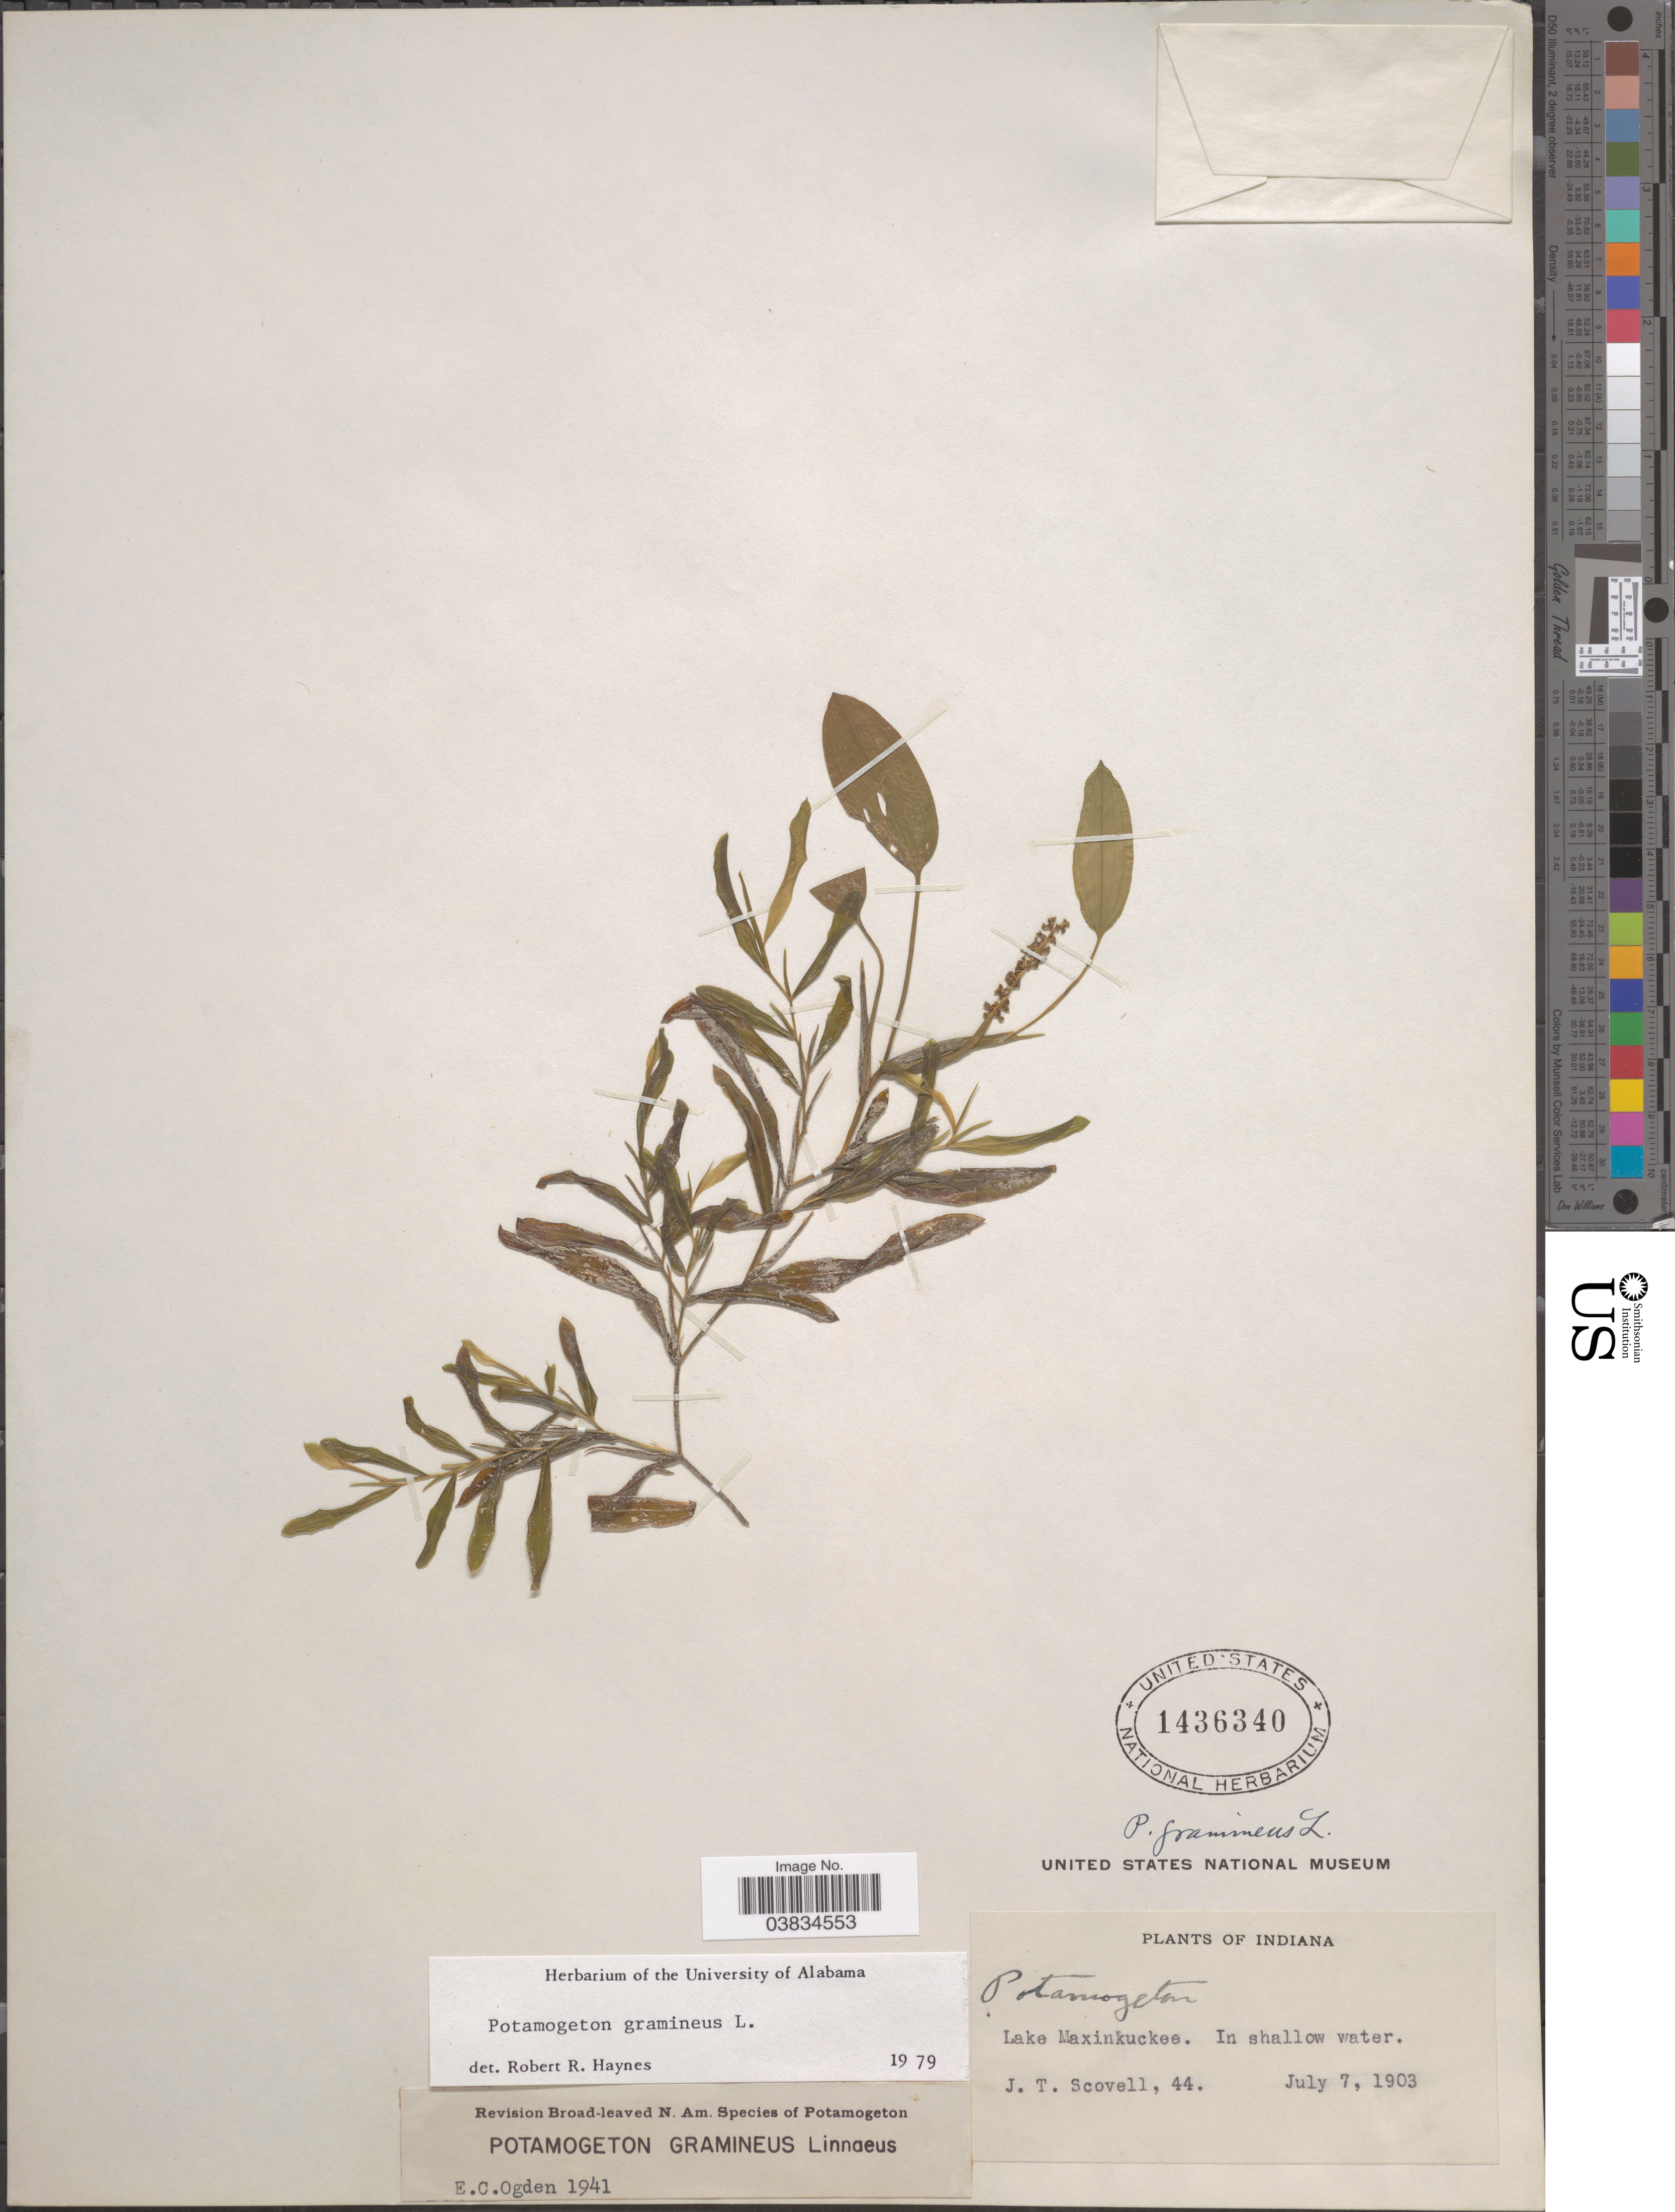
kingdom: Plantae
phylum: Tracheophyta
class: Liliopsida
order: Alismatales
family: Potamogetonaceae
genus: Potamogeton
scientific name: Potamogeton gramineus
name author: L.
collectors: J. T. Scovell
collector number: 44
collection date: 1903-07-07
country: United States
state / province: Indiana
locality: Lake Maxinkuckee.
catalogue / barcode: US 1436340